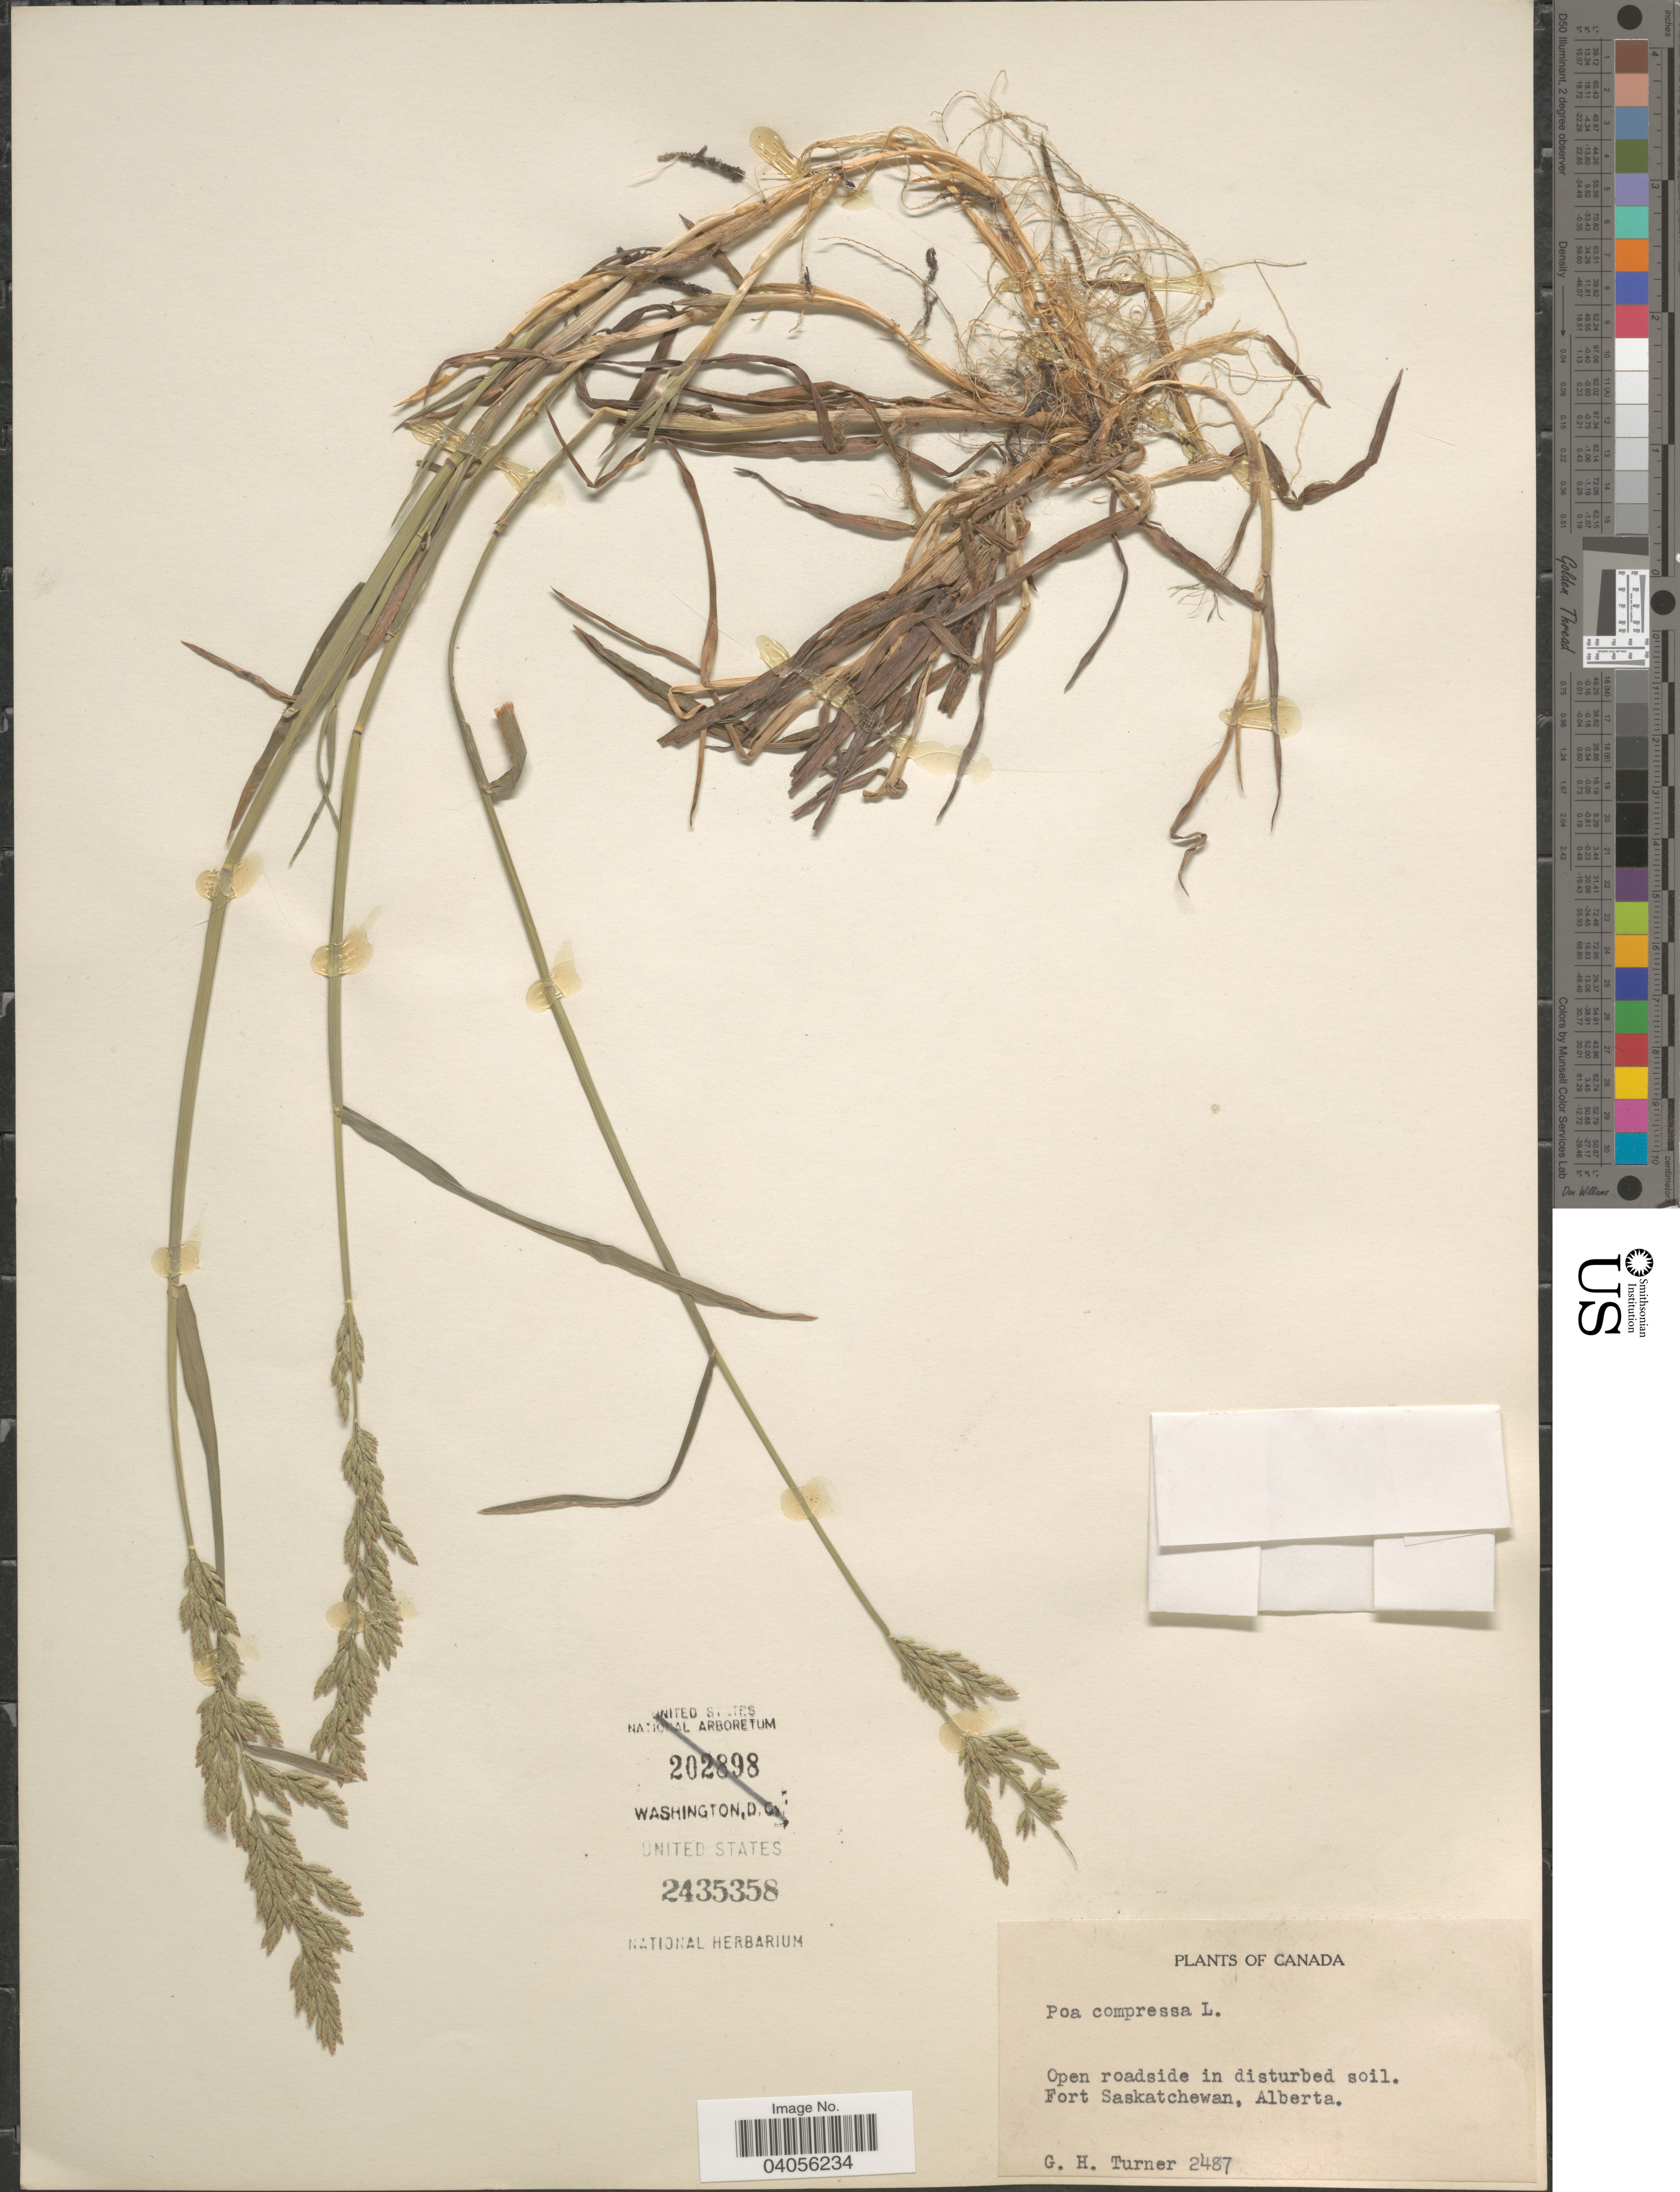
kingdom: Plantae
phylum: Tracheophyta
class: Liliopsida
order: Poales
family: Poaceae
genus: Poa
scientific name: Poa compressa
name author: L.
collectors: G. H. Turner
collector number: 2487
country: Canada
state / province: Alberta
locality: Fort Saskatchewan.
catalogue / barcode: US 2435358